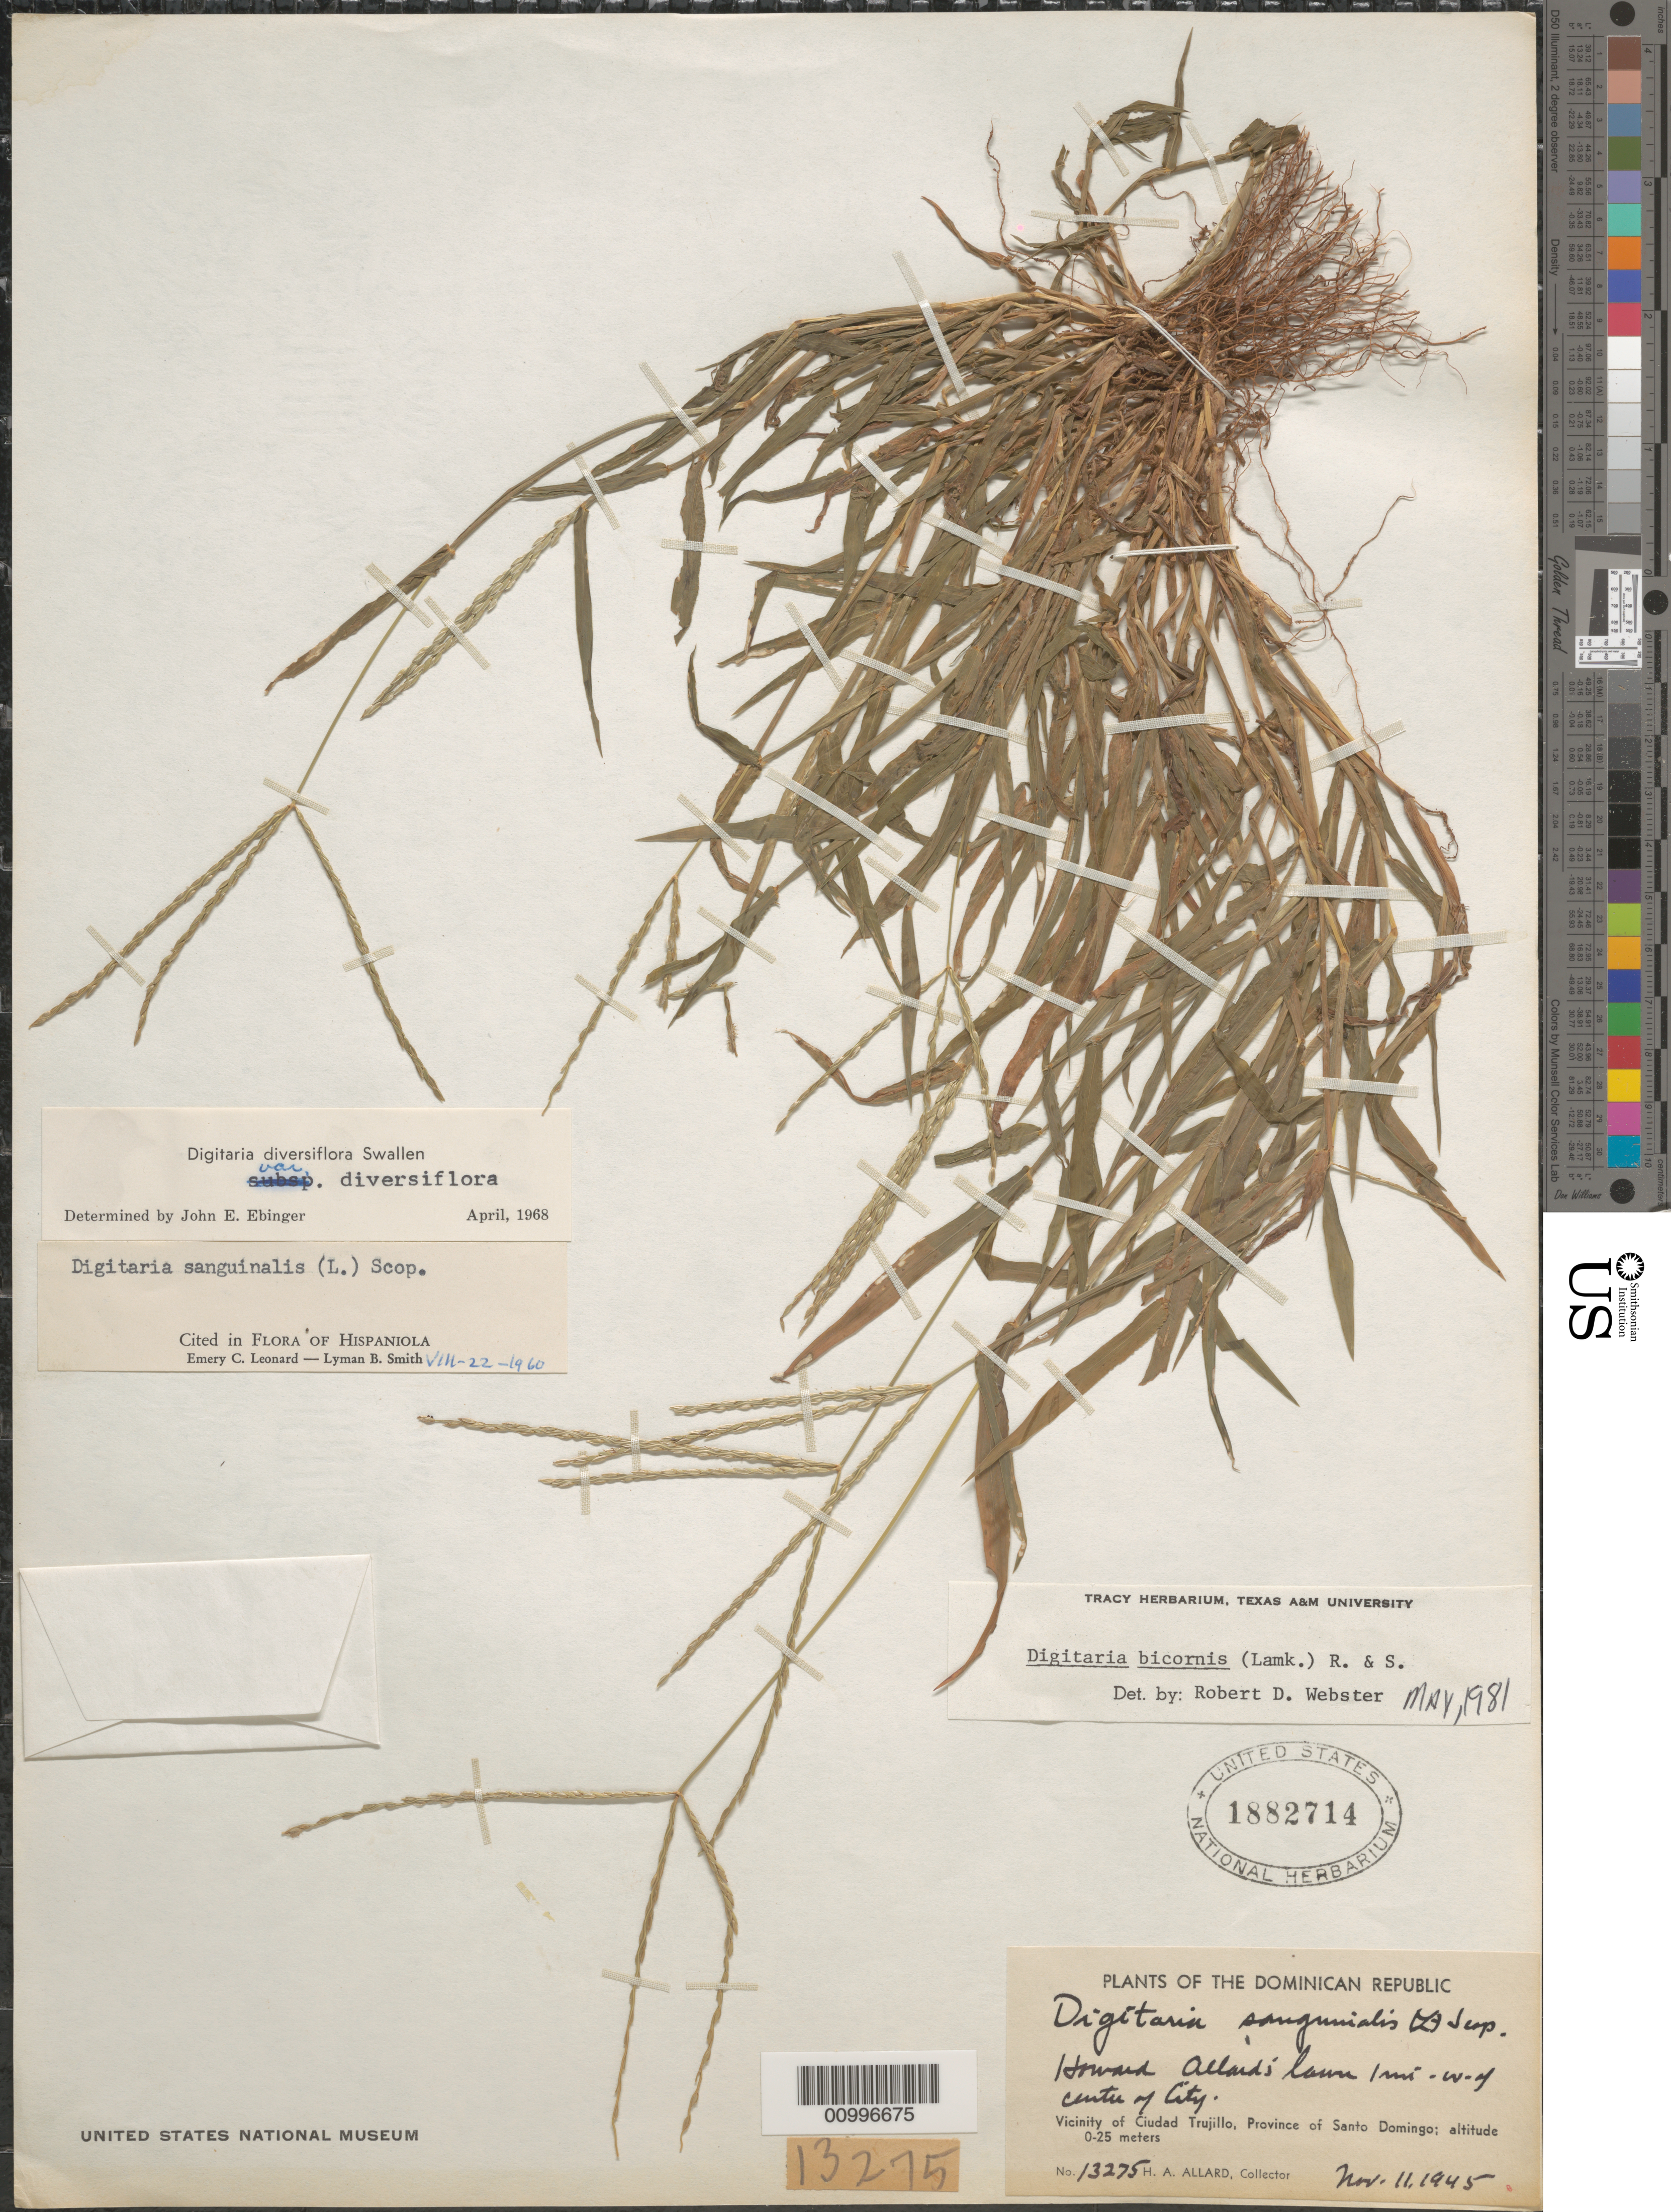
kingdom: Plantae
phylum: Tracheophyta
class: Liliopsida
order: Poales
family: Poaceae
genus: Digitaria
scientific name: Digitaria bicornis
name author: (Lam.) Roem. & Schult.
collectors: H. A. Allard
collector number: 13275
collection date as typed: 11 Nov 1945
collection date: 1945-11-11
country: Dominican Republic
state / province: Distrito Nacional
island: Hispaniola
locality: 1 mile west of center of Santo Domingo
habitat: on lawn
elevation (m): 0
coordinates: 0 N, 0 E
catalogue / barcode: US 1882714